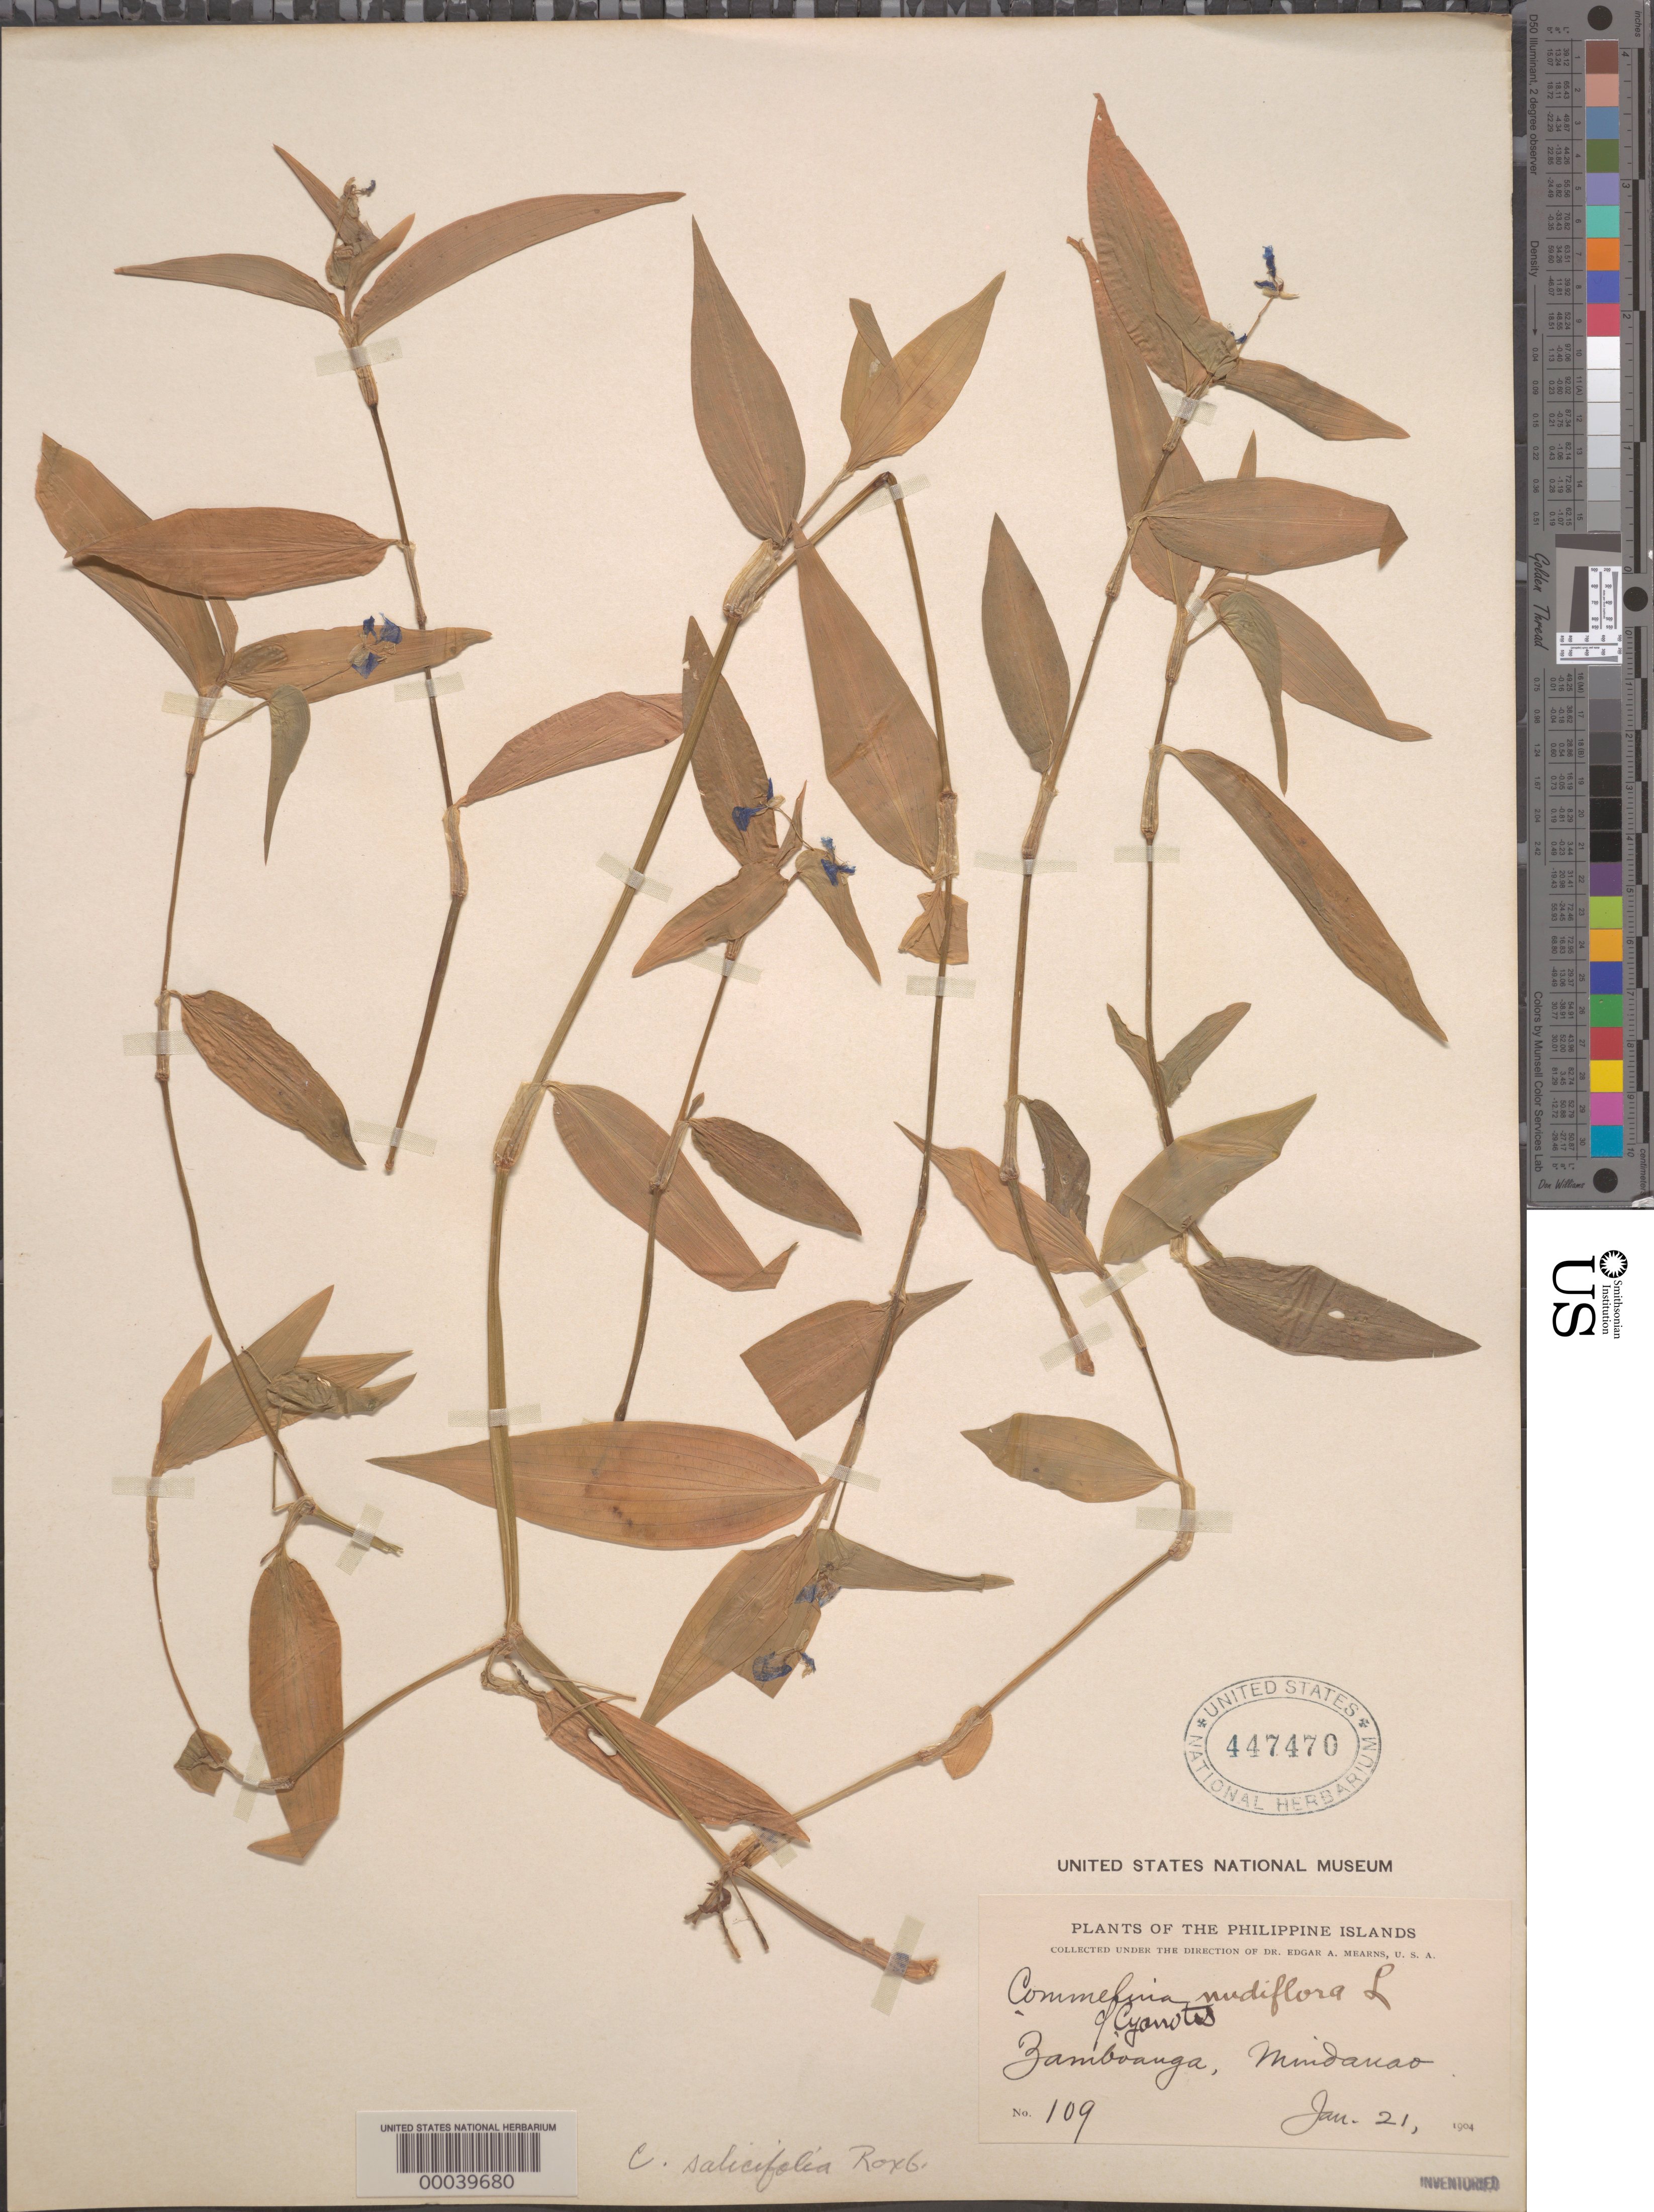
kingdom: Plantae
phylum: Tracheophyta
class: Liliopsida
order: Commelinales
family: Commelinaceae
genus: Commelina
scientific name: Commelina diffusa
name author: Burm. f.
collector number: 109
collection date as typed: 21 Jan 1904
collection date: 1904-01-21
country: Philippines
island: Mindanao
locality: Zamboanga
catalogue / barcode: US 447470